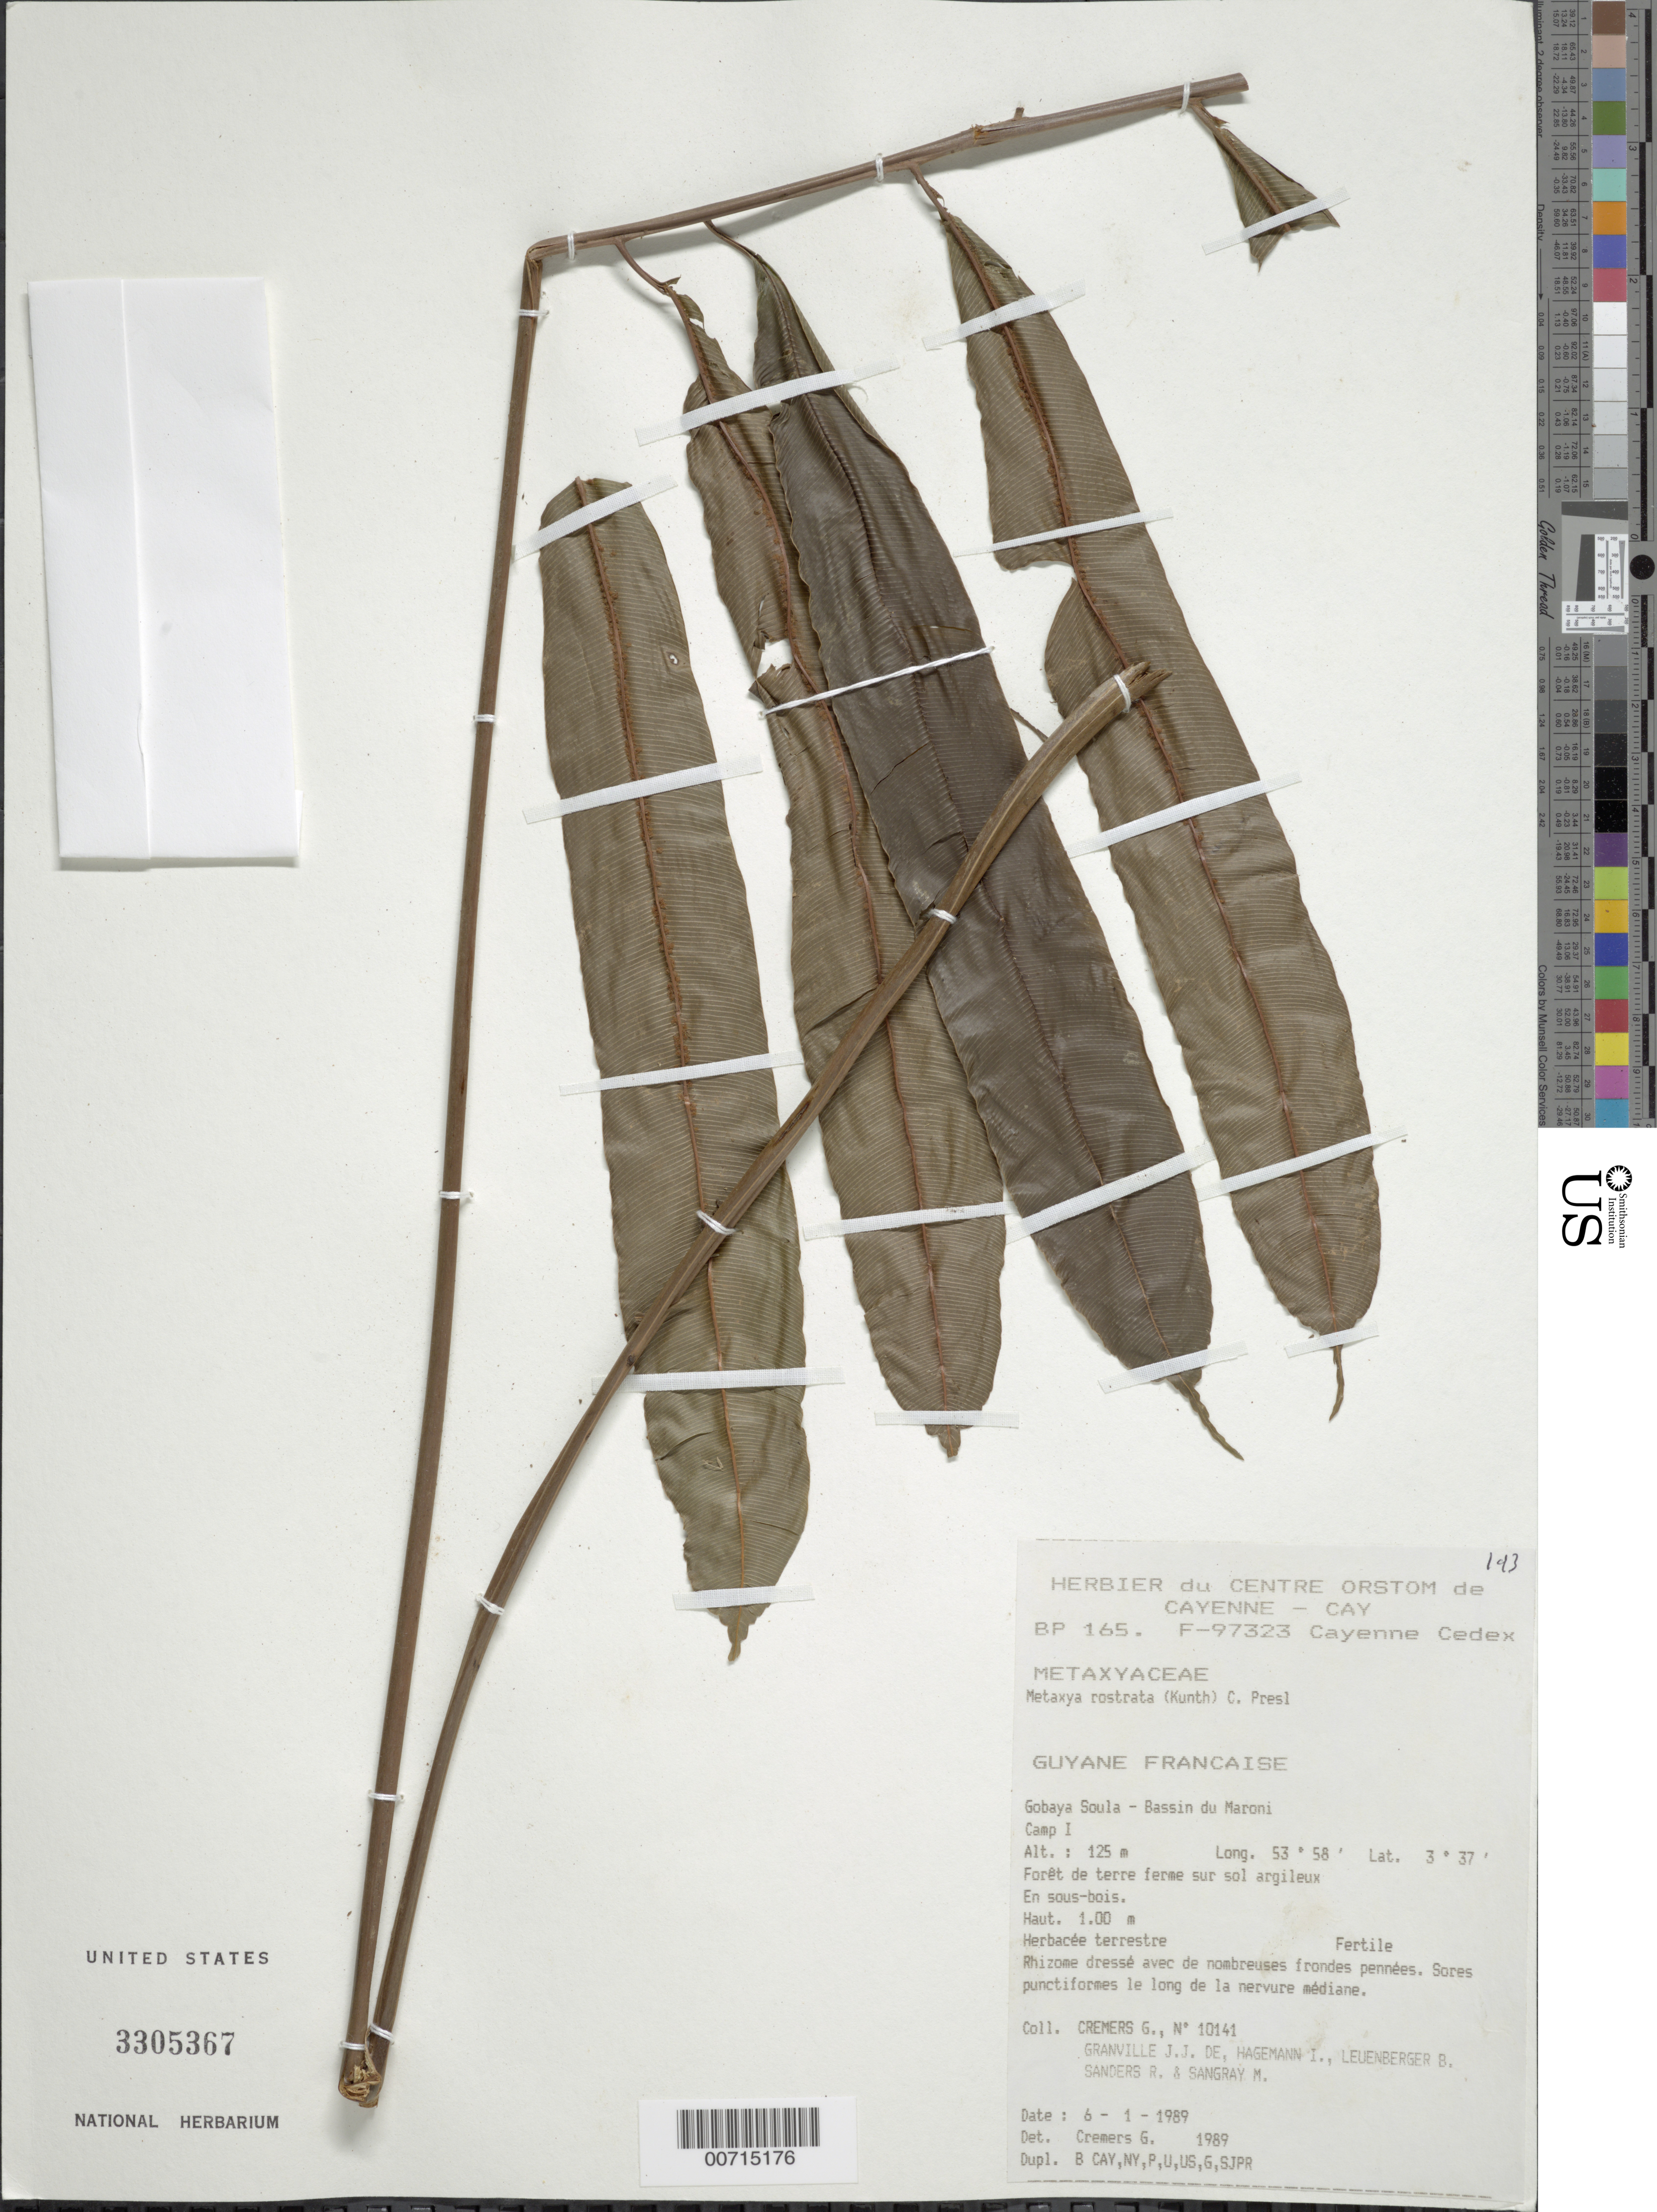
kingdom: Plantae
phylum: Tracheophyta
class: Polypodiopsida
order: Cyatheales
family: Metaxyaceae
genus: Metaxya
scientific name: Metaxya rostrata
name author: (Kunth) C. Presl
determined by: Cremers, Georges A.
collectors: G. Cremers et al.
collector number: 10141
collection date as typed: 6-Jan-89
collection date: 1989-01-06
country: French Guiana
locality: Gobaya Soula, Bassin du Maroni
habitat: Forest on terra firme, clayey soil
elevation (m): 125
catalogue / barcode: US 3305367